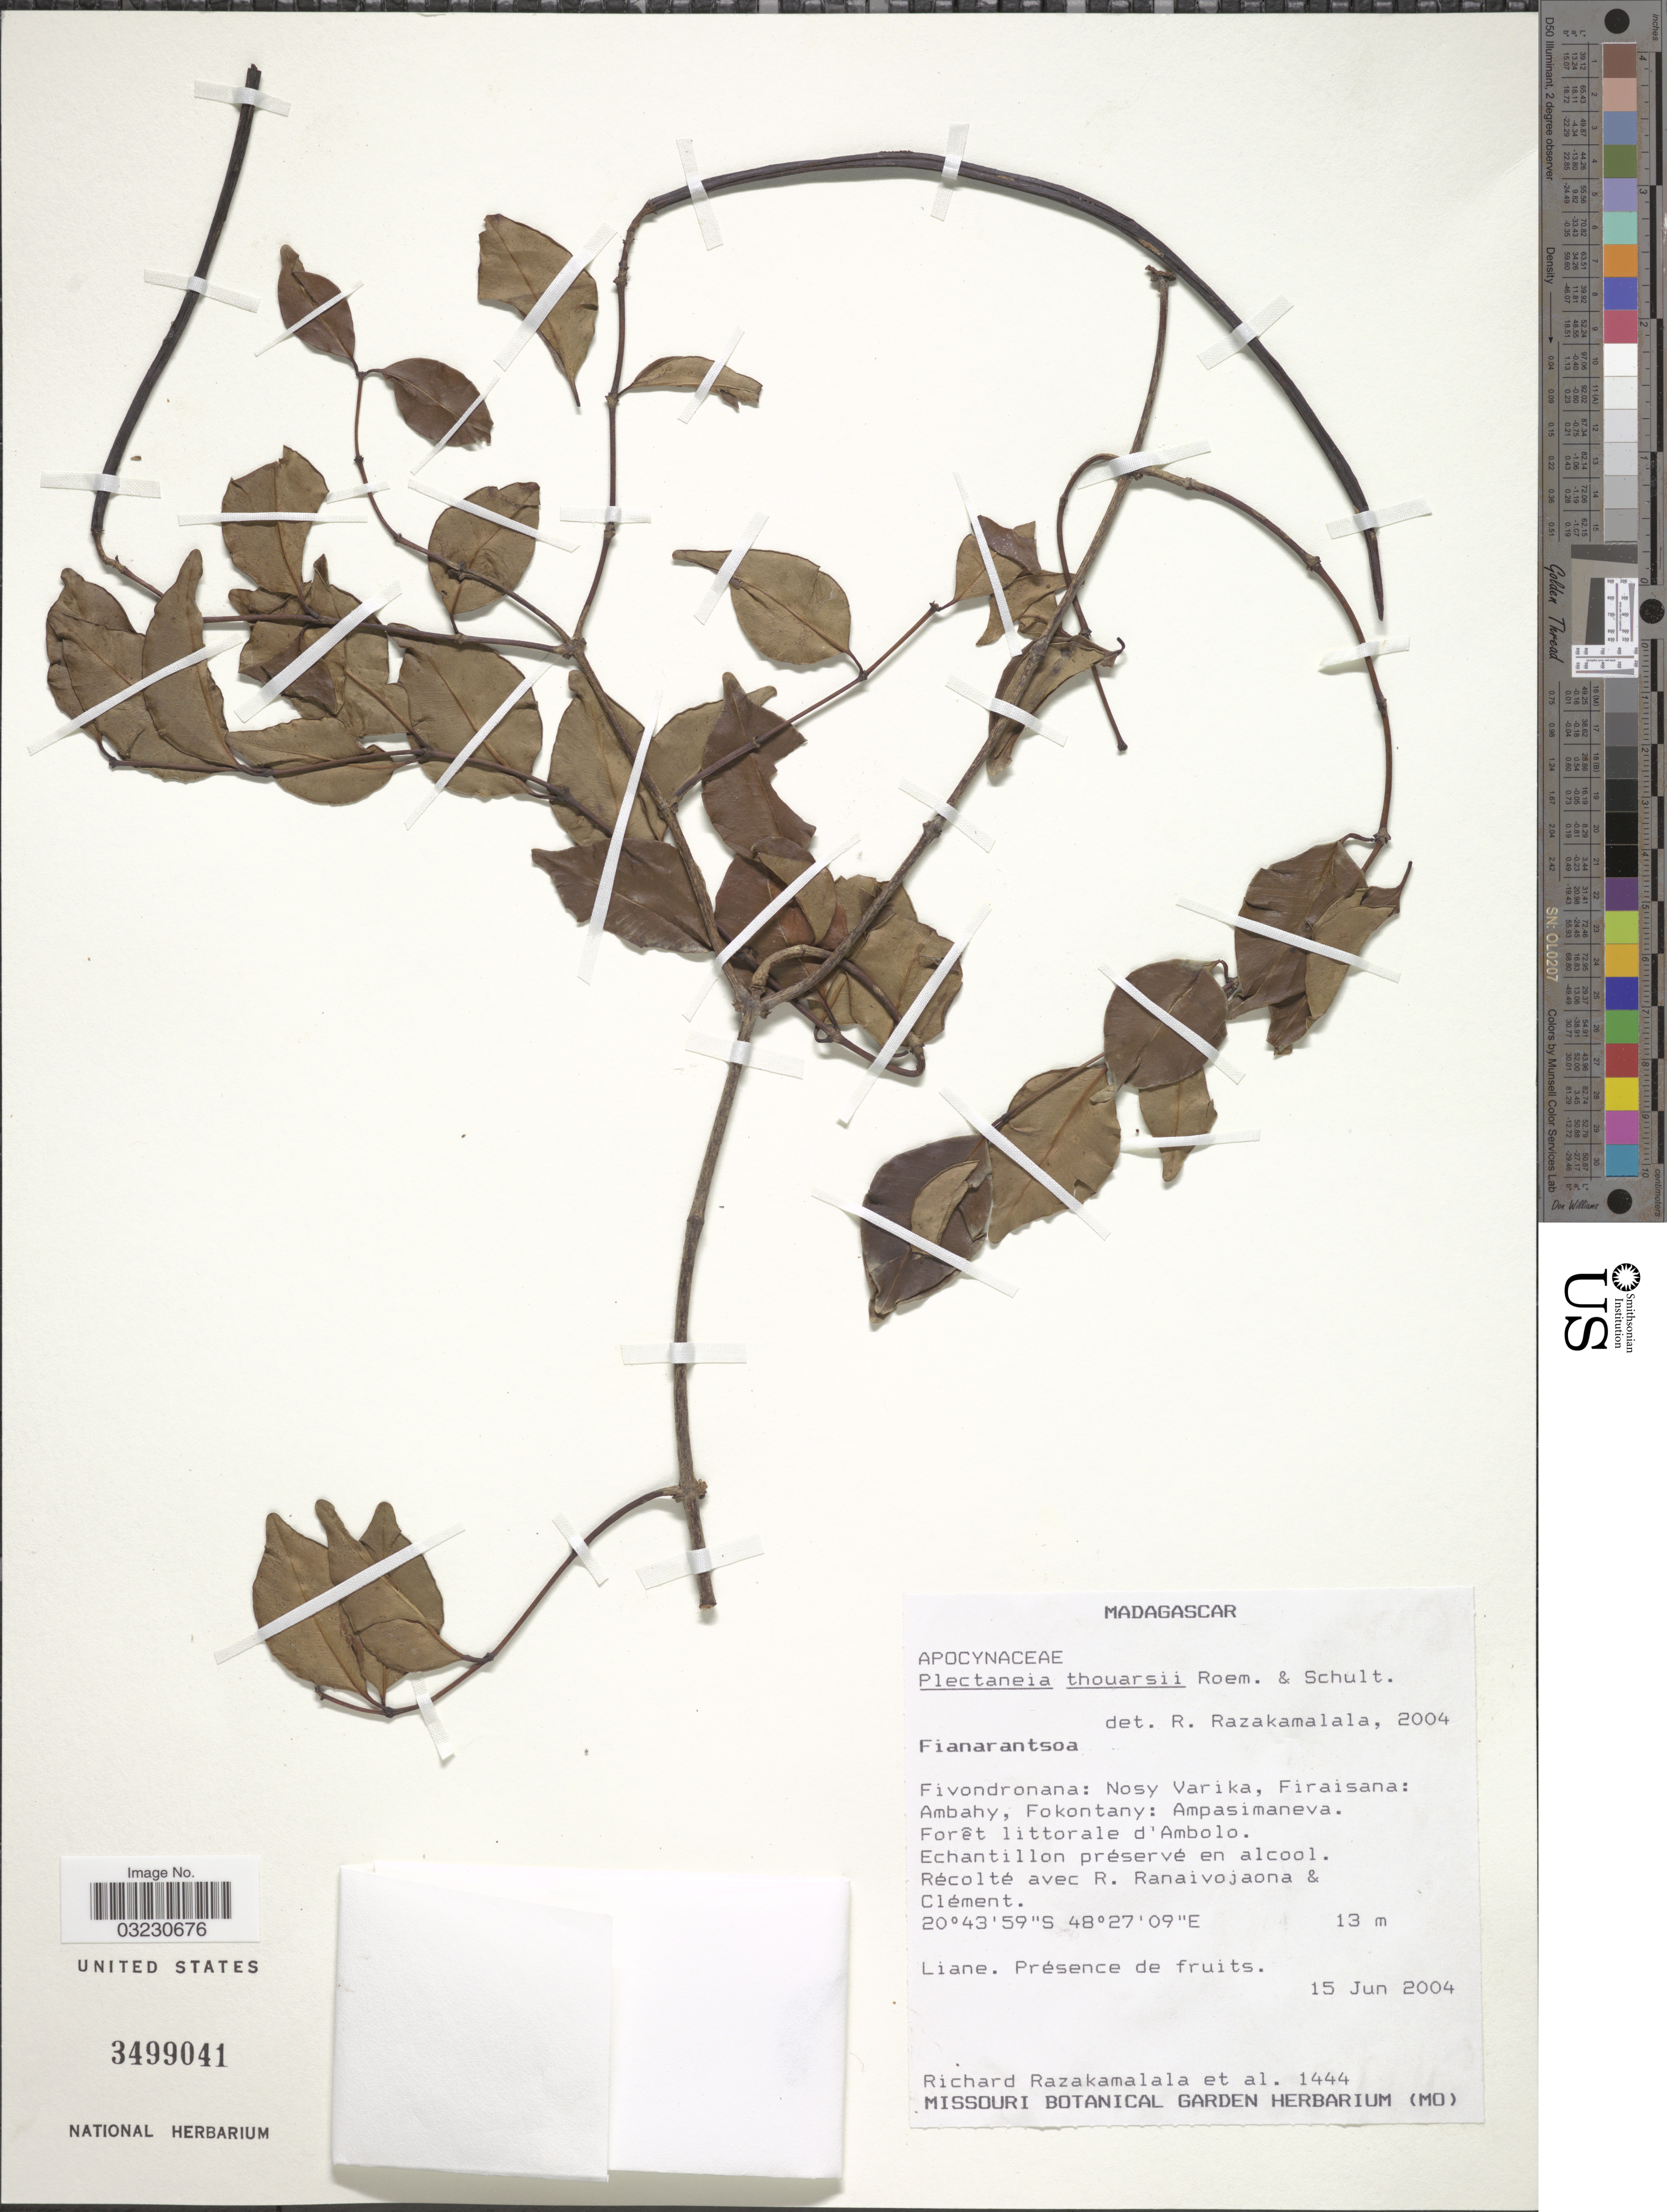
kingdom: Plantae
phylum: Tracheophyta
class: Magnoliopsida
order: Gentianales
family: Apocynaceae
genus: Plectaneia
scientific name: Plectaneia thouarsii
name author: Roem. & Schult.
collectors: R. Razakamalala, R. Ranaivojaona & Clément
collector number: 1444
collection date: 2004-06-15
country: Madagascar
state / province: Vatovavy Fitovinany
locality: Fivondronana: Nosy Varika, Firaisana: Ambahy, Fokontany: Ampasimaneva. Forêt littorale d'Ambolo.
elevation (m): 13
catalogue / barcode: US 3499041